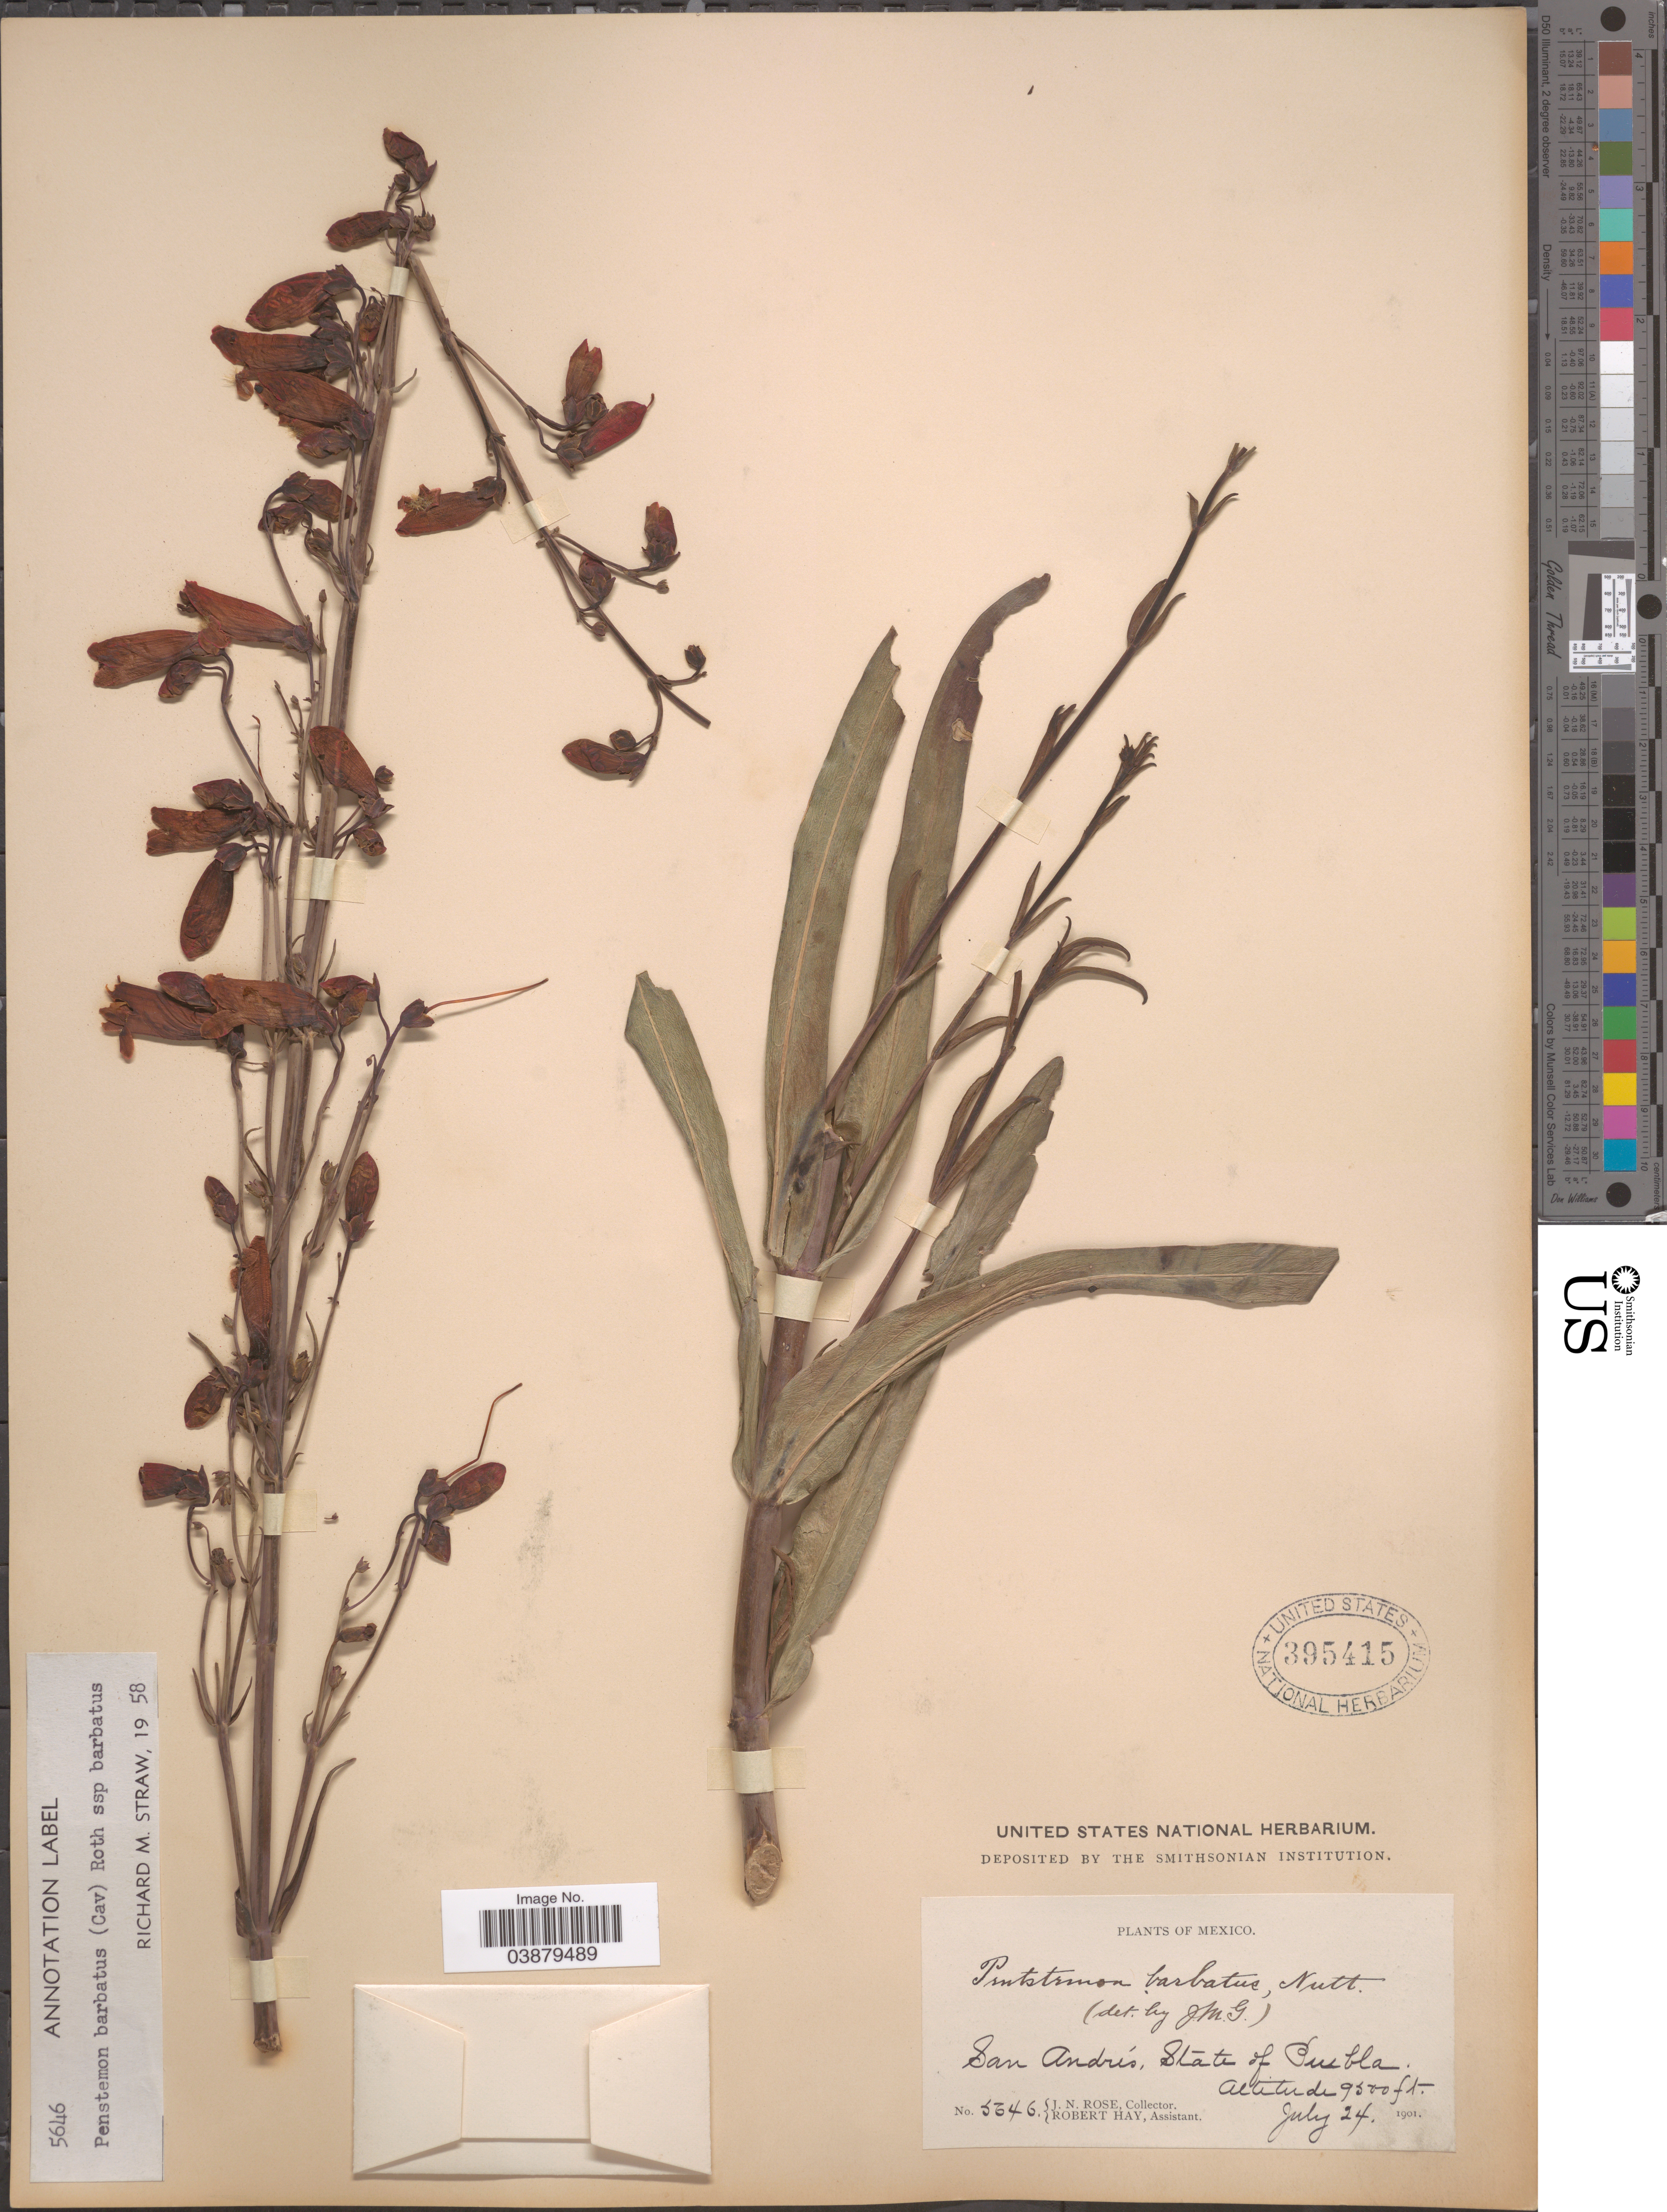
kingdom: Plantae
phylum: Tracheophyta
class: Magnoliopsida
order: Lamiales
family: Plantaginaceae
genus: Penstemon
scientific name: Penstemon barbatus subsp. barbatus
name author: (Cav.) Roth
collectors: J. N. Rose & R. H. Hay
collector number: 5646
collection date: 1901-07-24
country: Mexico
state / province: Puebla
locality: San Andrés.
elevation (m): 2896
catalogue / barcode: US 395415